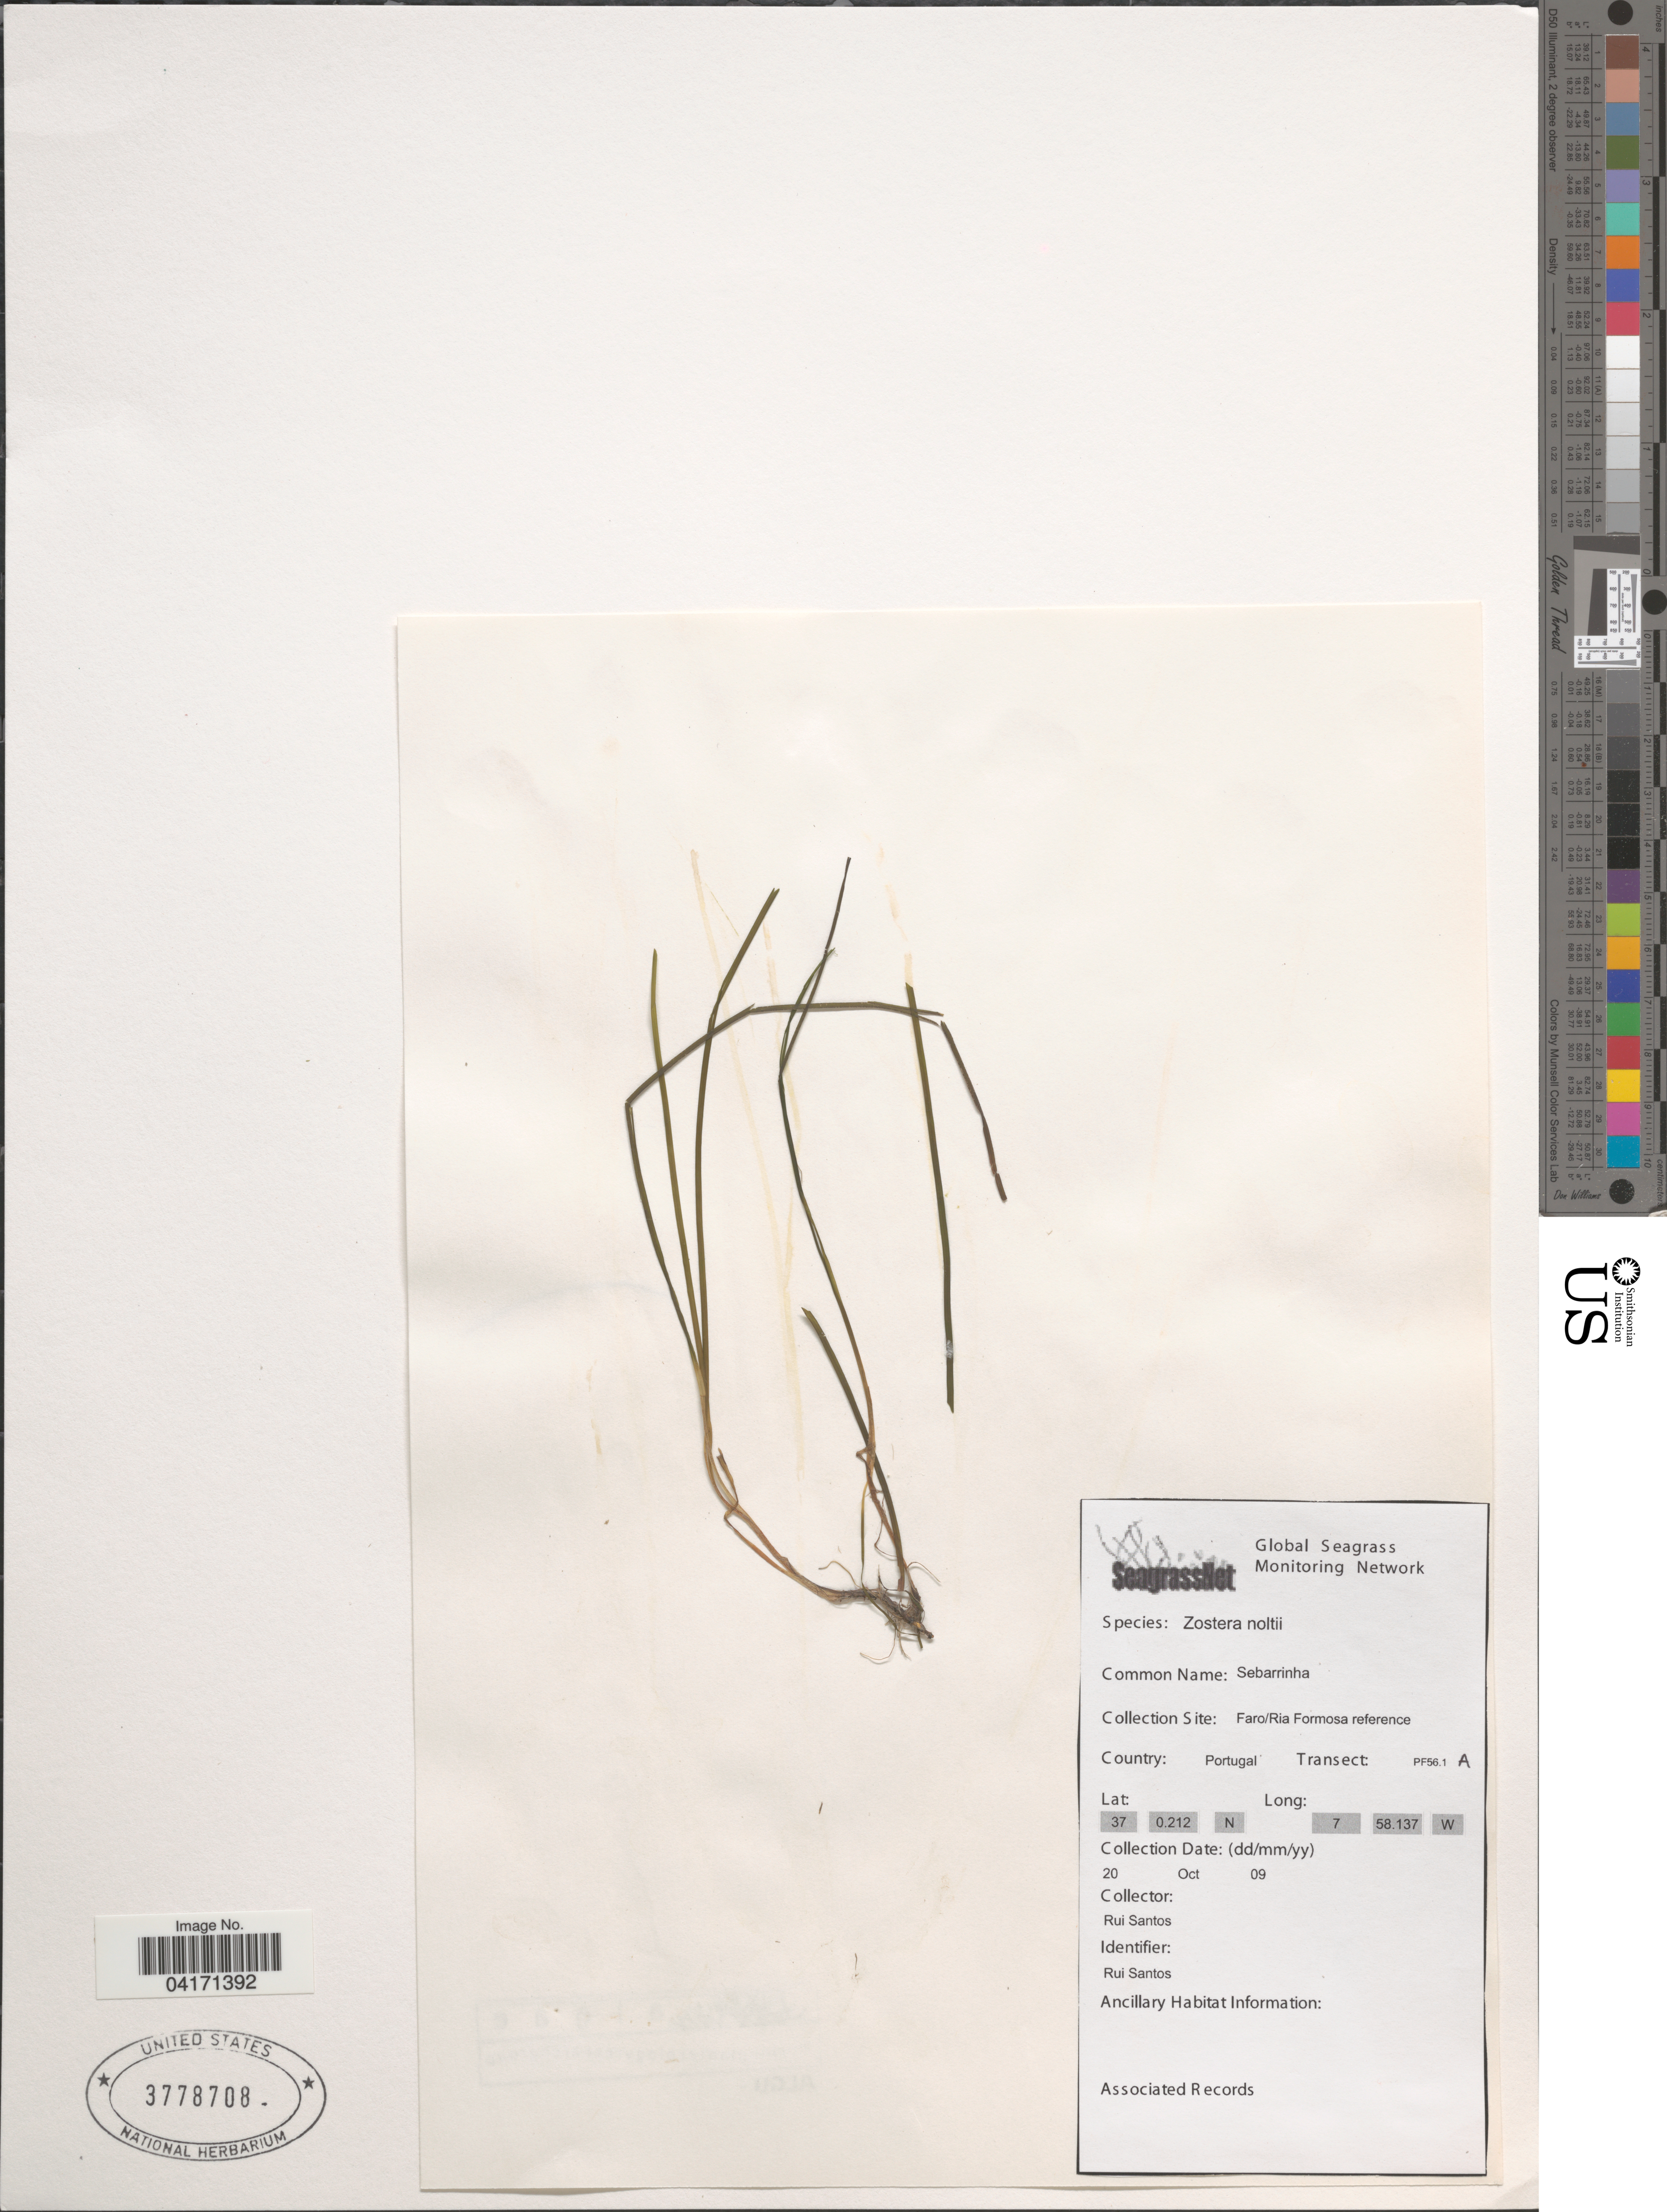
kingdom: Plantae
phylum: Tracheophyta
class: Liliopsida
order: Alismatales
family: Zosteraceae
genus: Zostera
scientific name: Zostera noltii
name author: Hornem.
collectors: R. Santos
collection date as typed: Transcribed d/m/y: 20/10/9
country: Portugal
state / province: Faro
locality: Ria Formosa reference. Transect: PF56.1 A.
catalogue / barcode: US 3778708